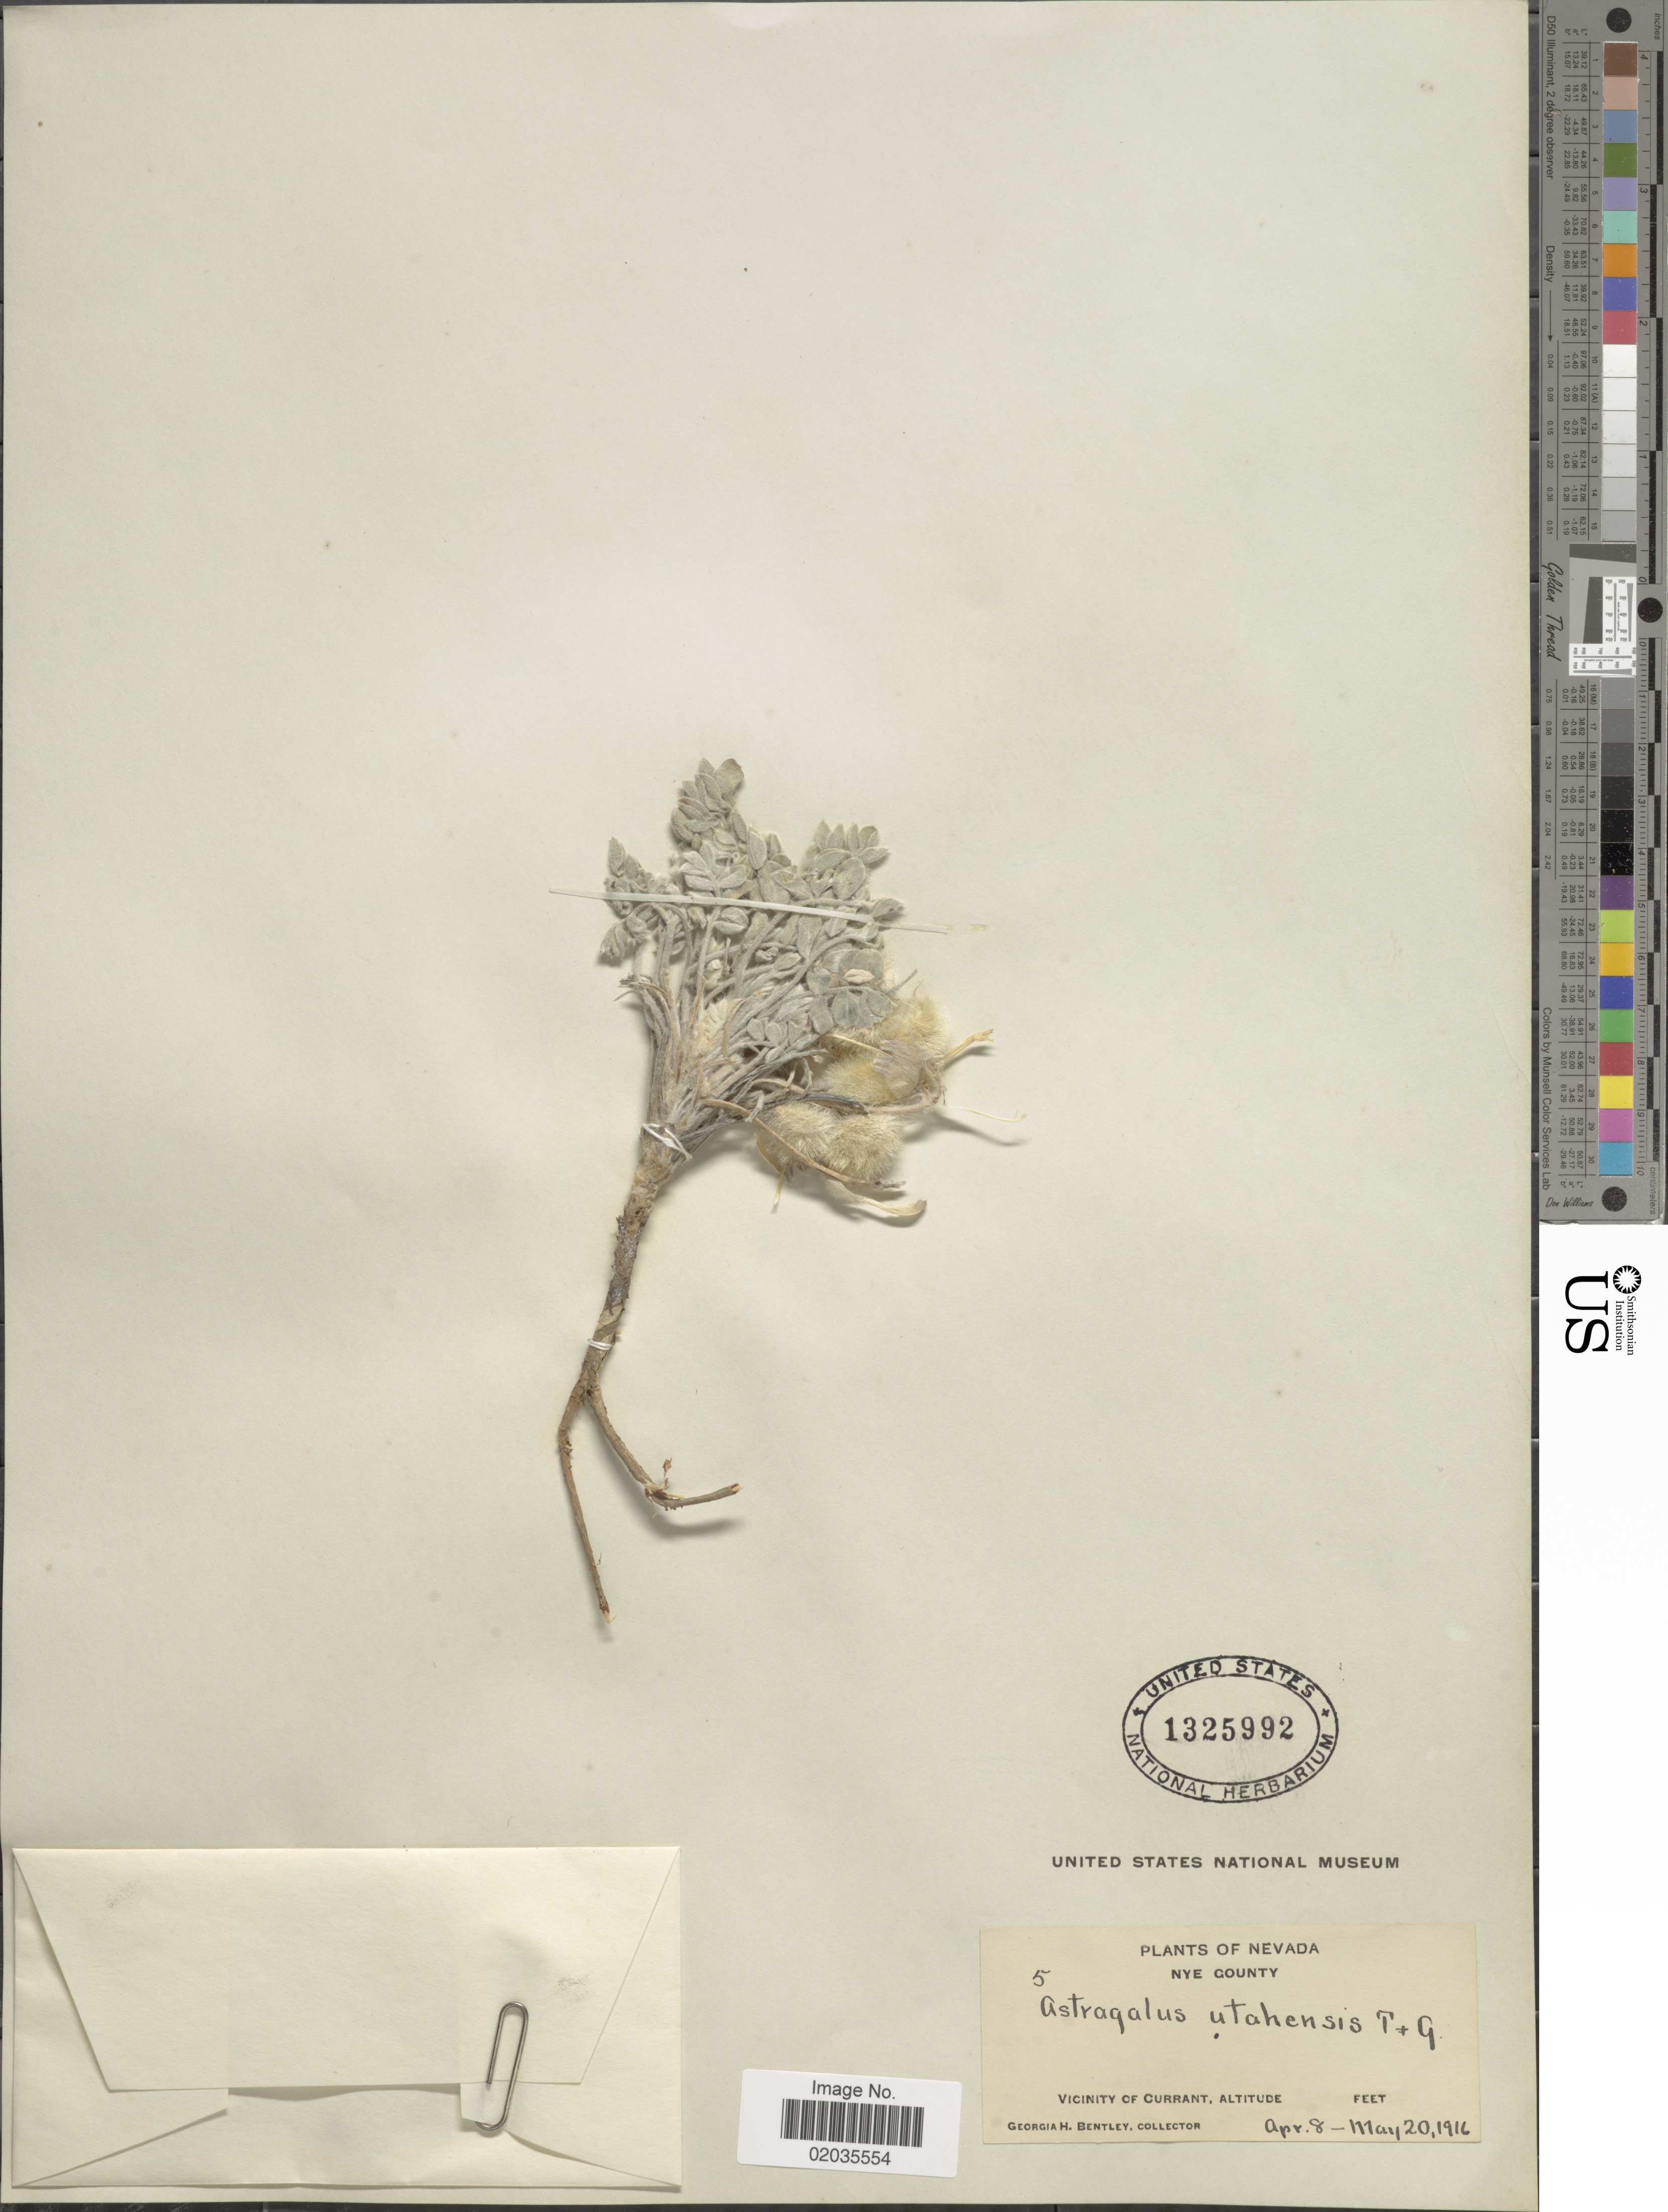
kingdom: Plantae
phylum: Tracheophyta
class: Magnoliopsida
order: Fabales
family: Fabaceae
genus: Astragalus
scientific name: Astragalus utahensis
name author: (Torr.) Torr. & A. Gray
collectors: G. Bentley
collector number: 5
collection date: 1916-04-08/1916-05-20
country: United States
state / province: Nevada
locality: Nye County. Vicinity of Currant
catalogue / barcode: US 1325992